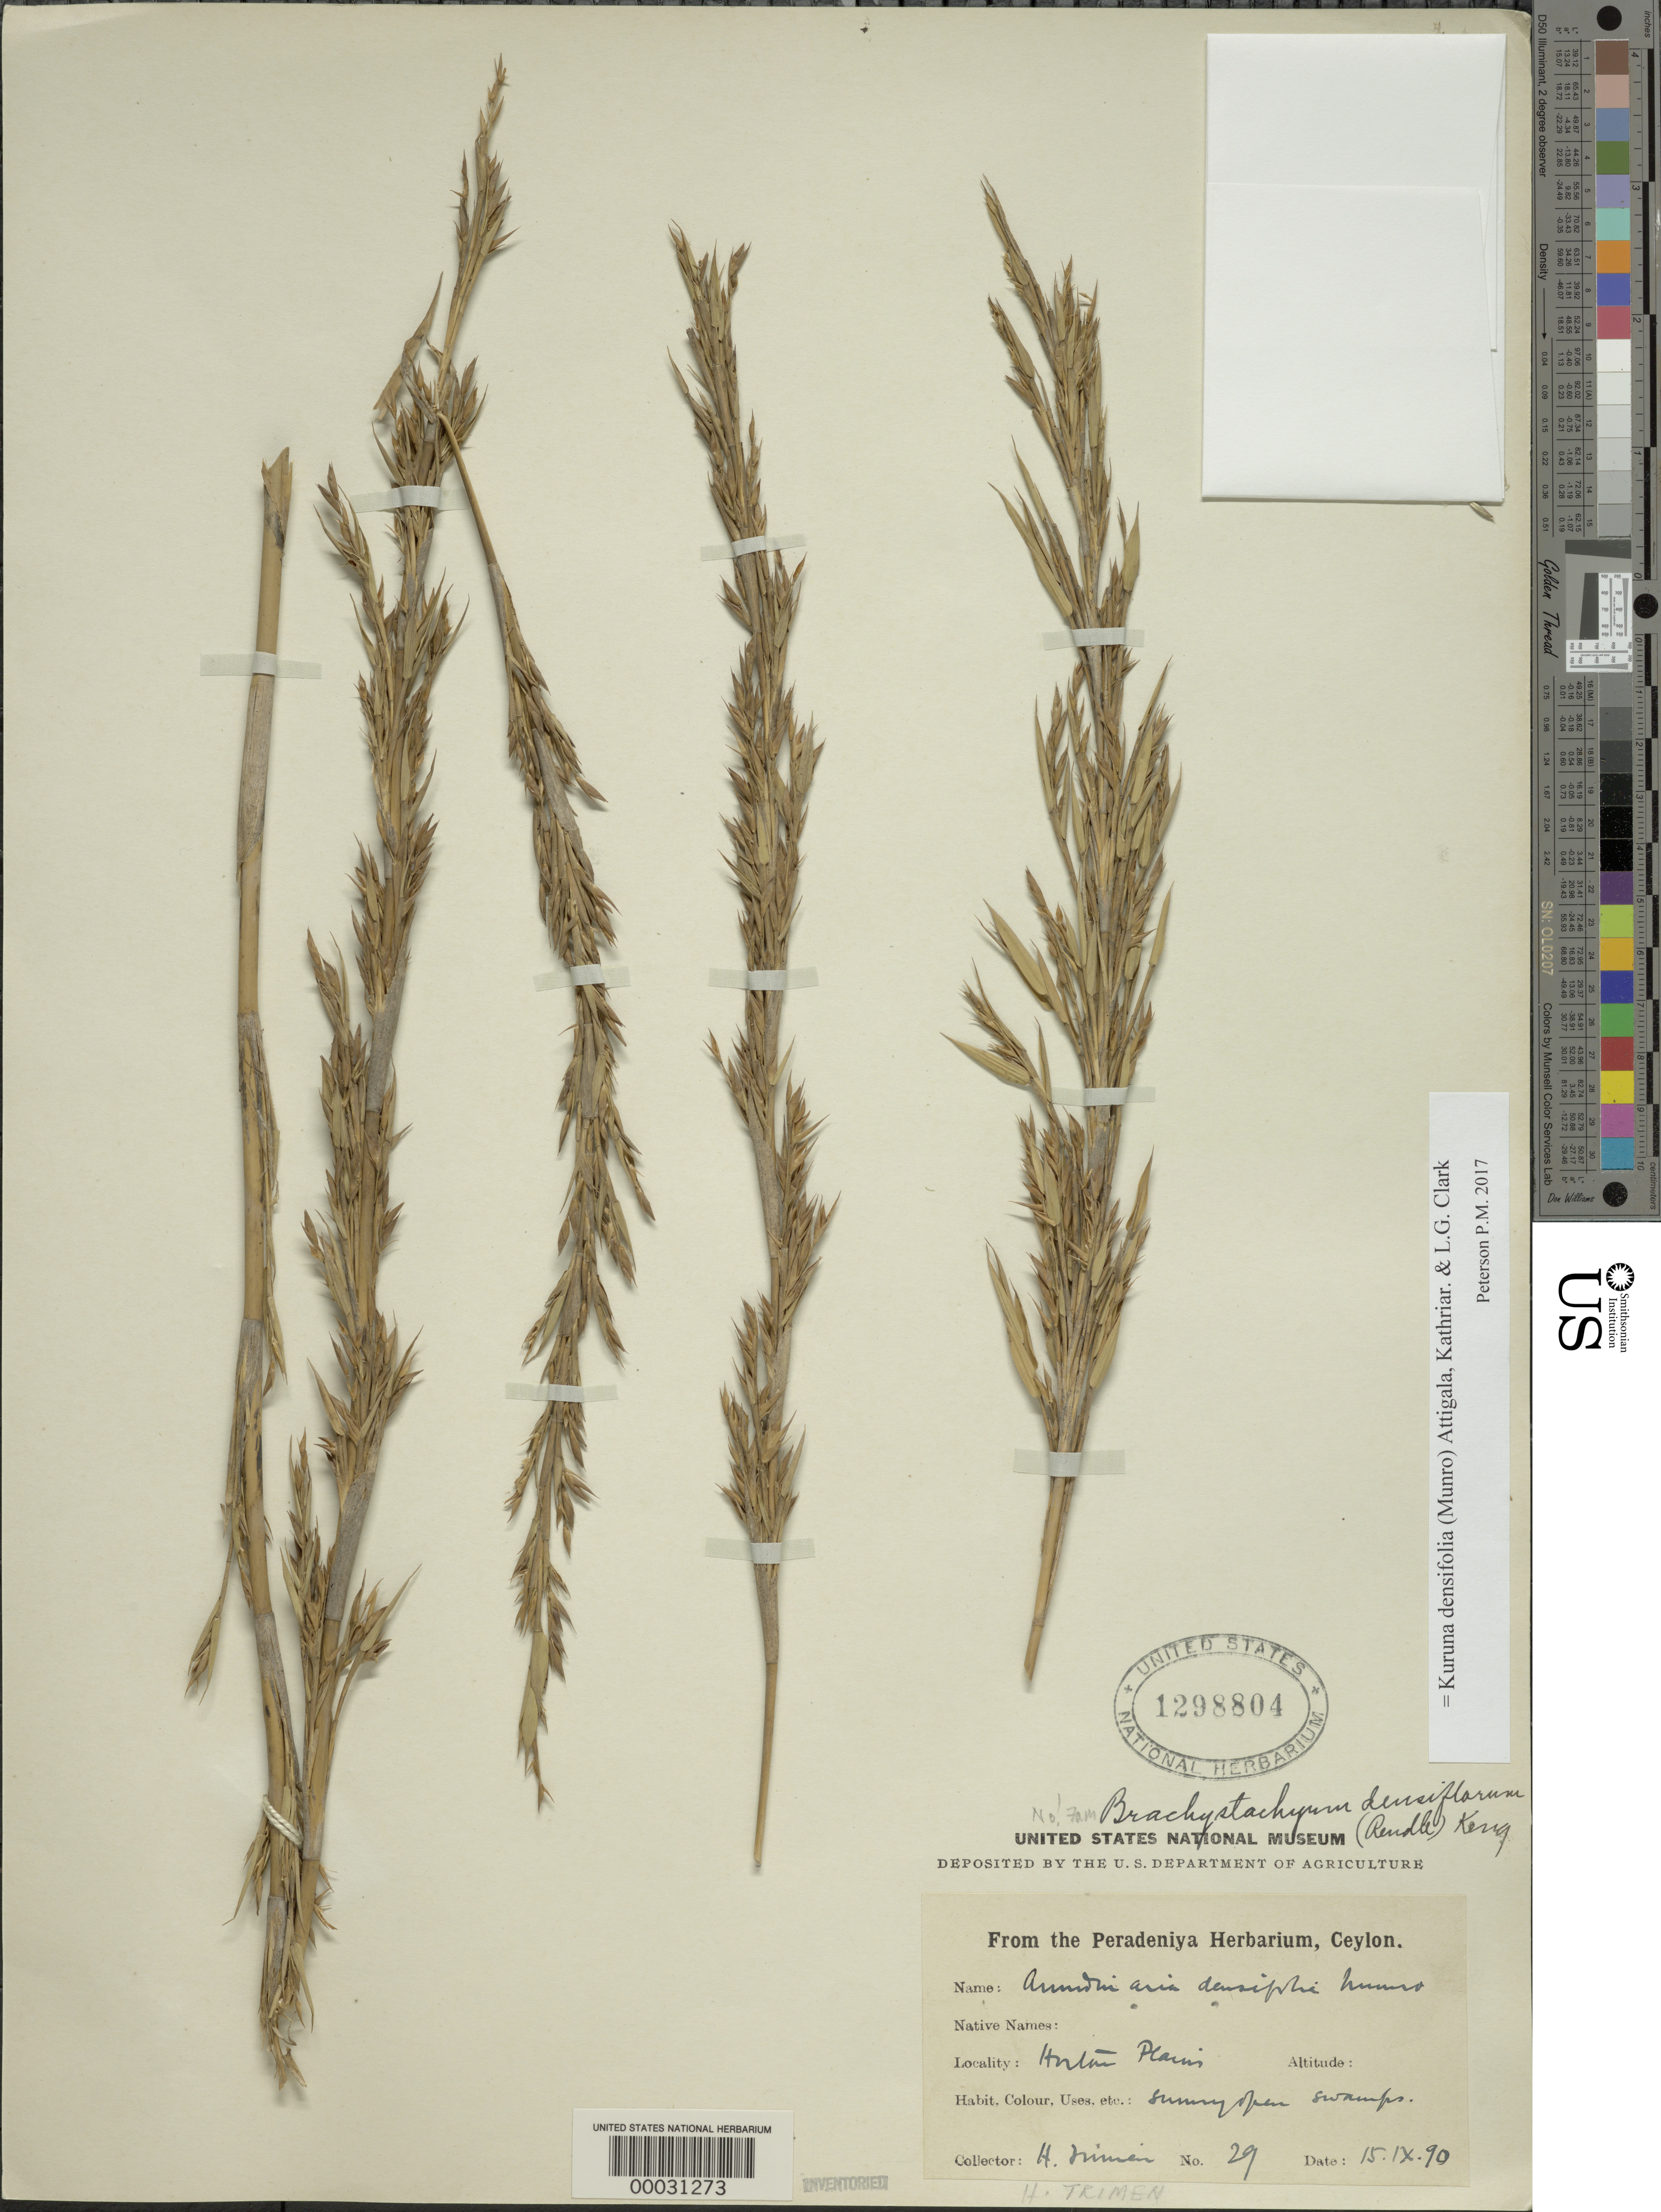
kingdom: Plantae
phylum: Tracheophyta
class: Liliopsida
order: Poales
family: Poaceae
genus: Kuruna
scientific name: Kuruna densifolia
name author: (Munro) Attigala et al.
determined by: Poaceae Reorganization Project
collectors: H. Trimen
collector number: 29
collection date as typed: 15 Sep 1890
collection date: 1890-09-15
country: Sri Lanka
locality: Horton plains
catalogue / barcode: US 1298804